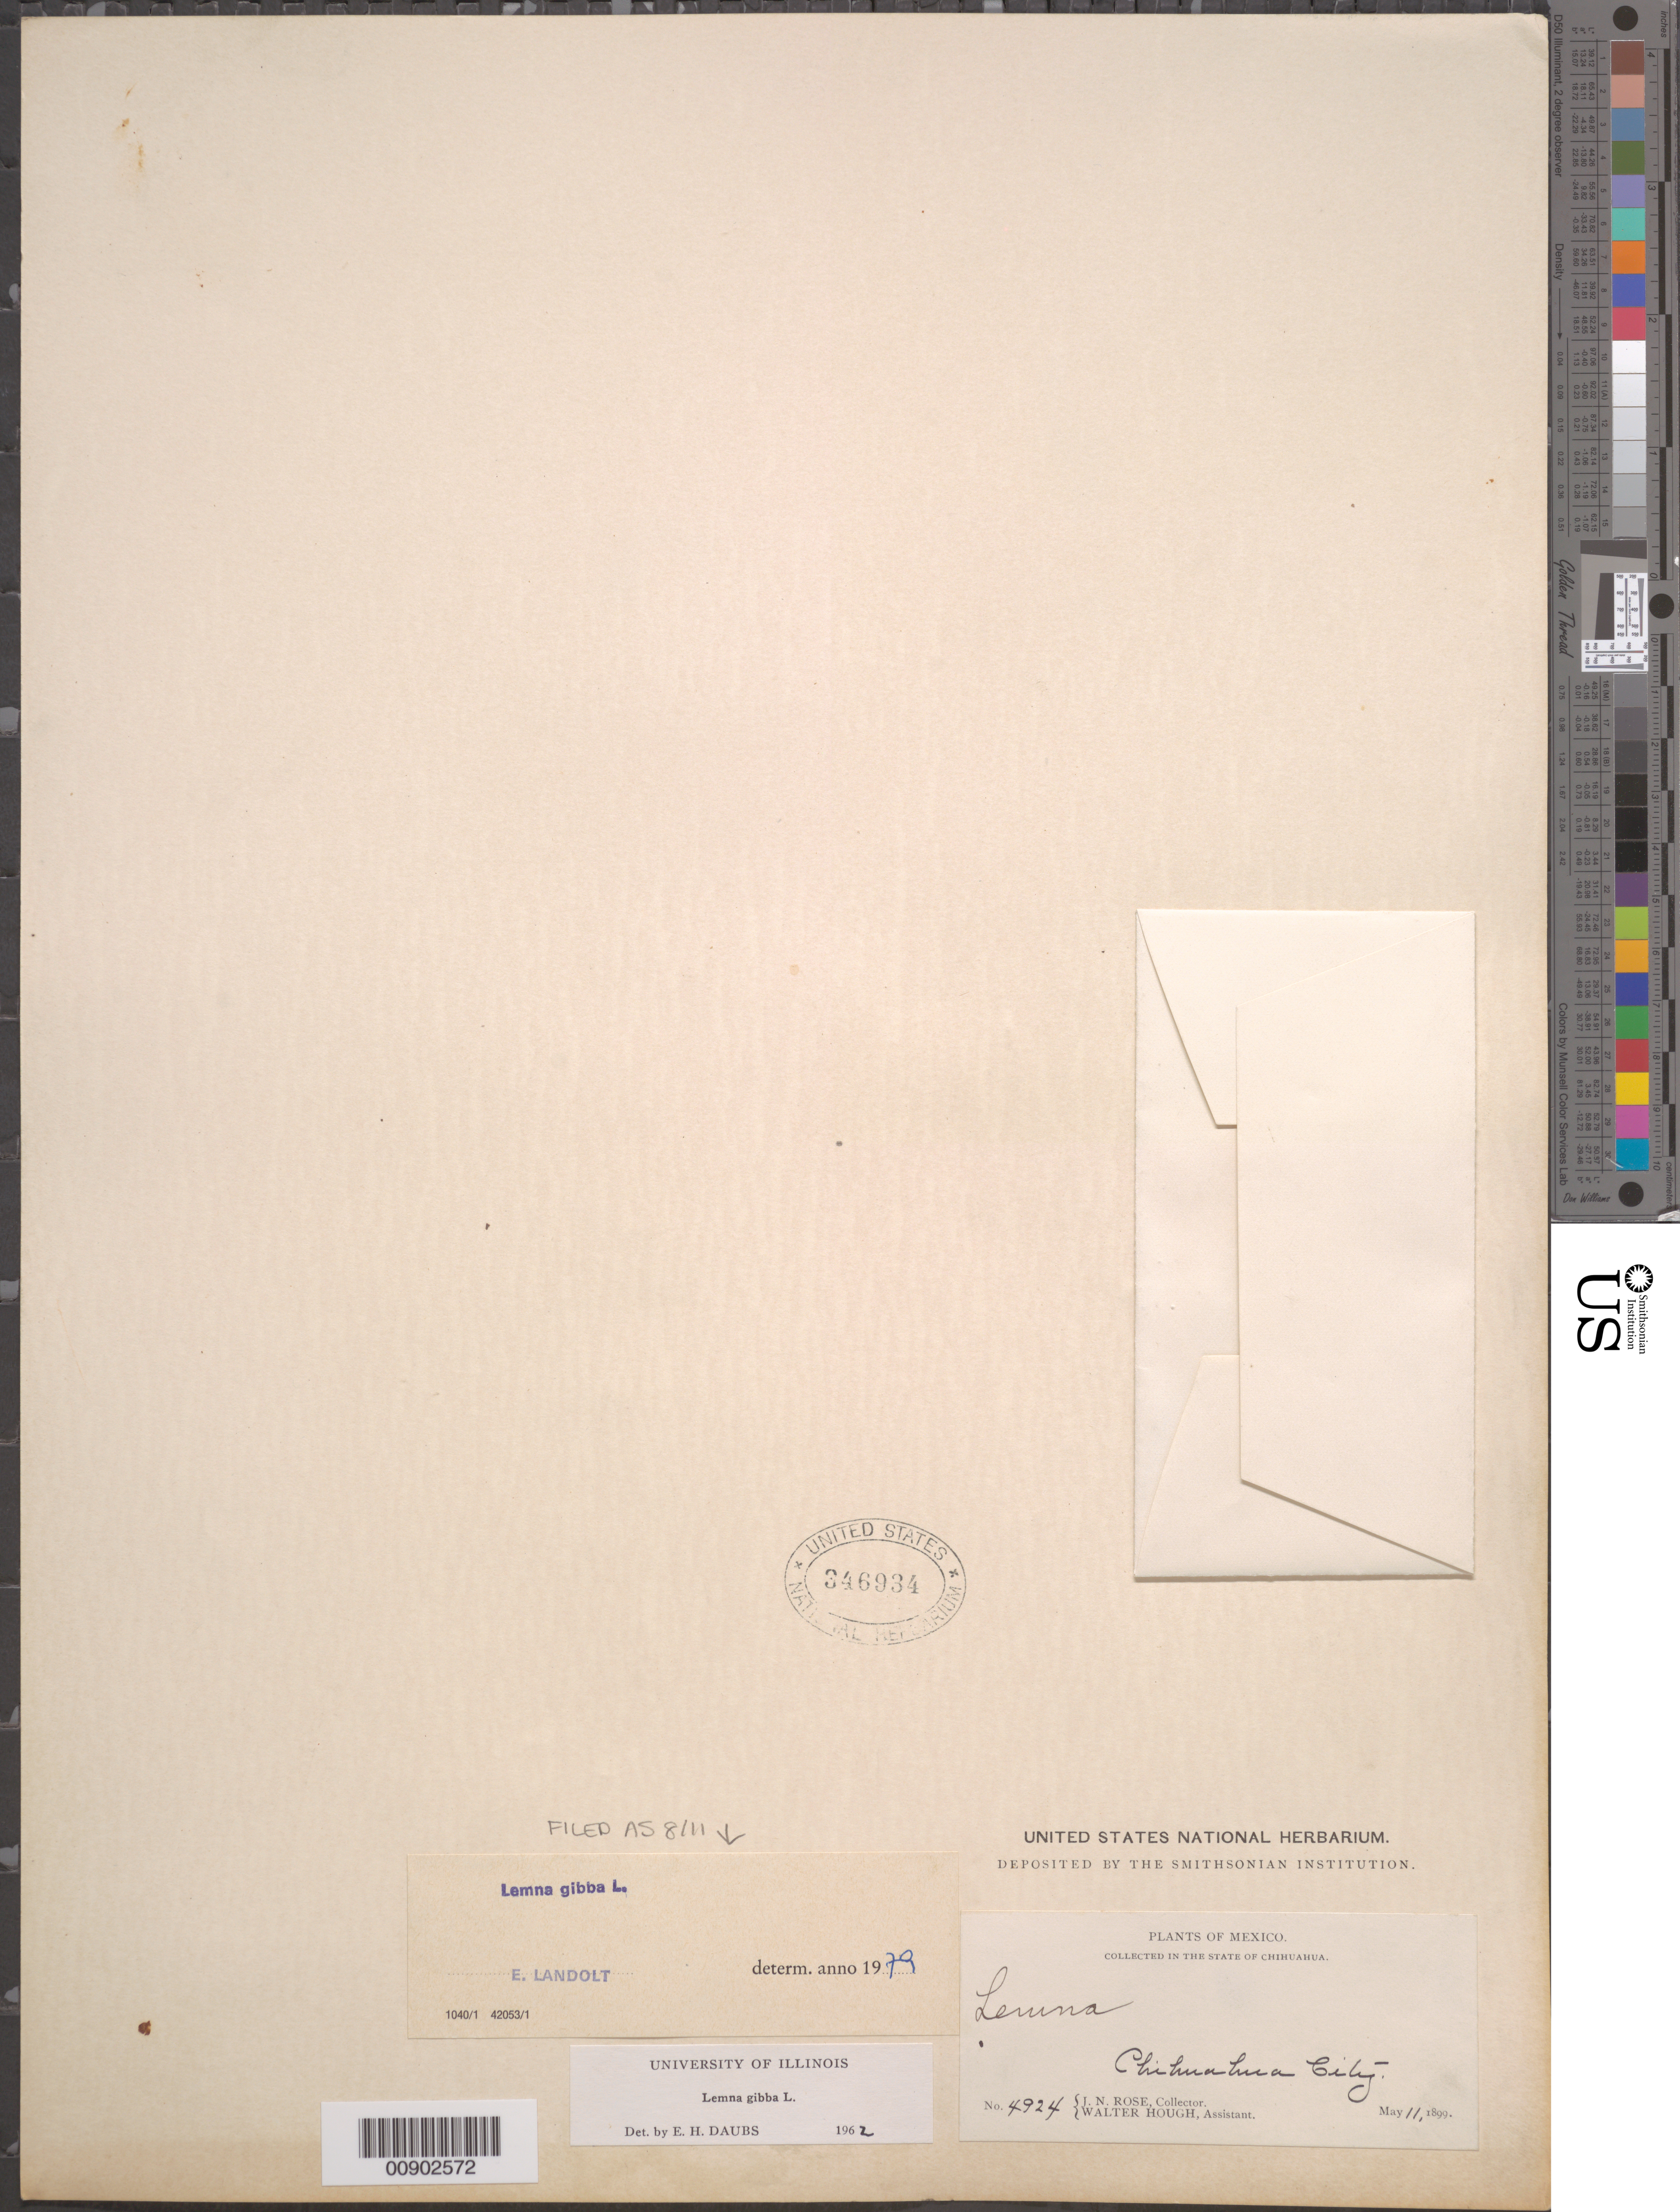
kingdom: Plantae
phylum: Tracheophyta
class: Liliopsida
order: Alismatales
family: Araceae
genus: Lemna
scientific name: Lemna gibba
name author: L.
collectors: J. N. Rose & W. Hough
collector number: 4924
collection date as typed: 11 May 1899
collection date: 1899-05-11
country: Mexico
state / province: Chihuahua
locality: Chihuahua City.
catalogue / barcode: US 346934